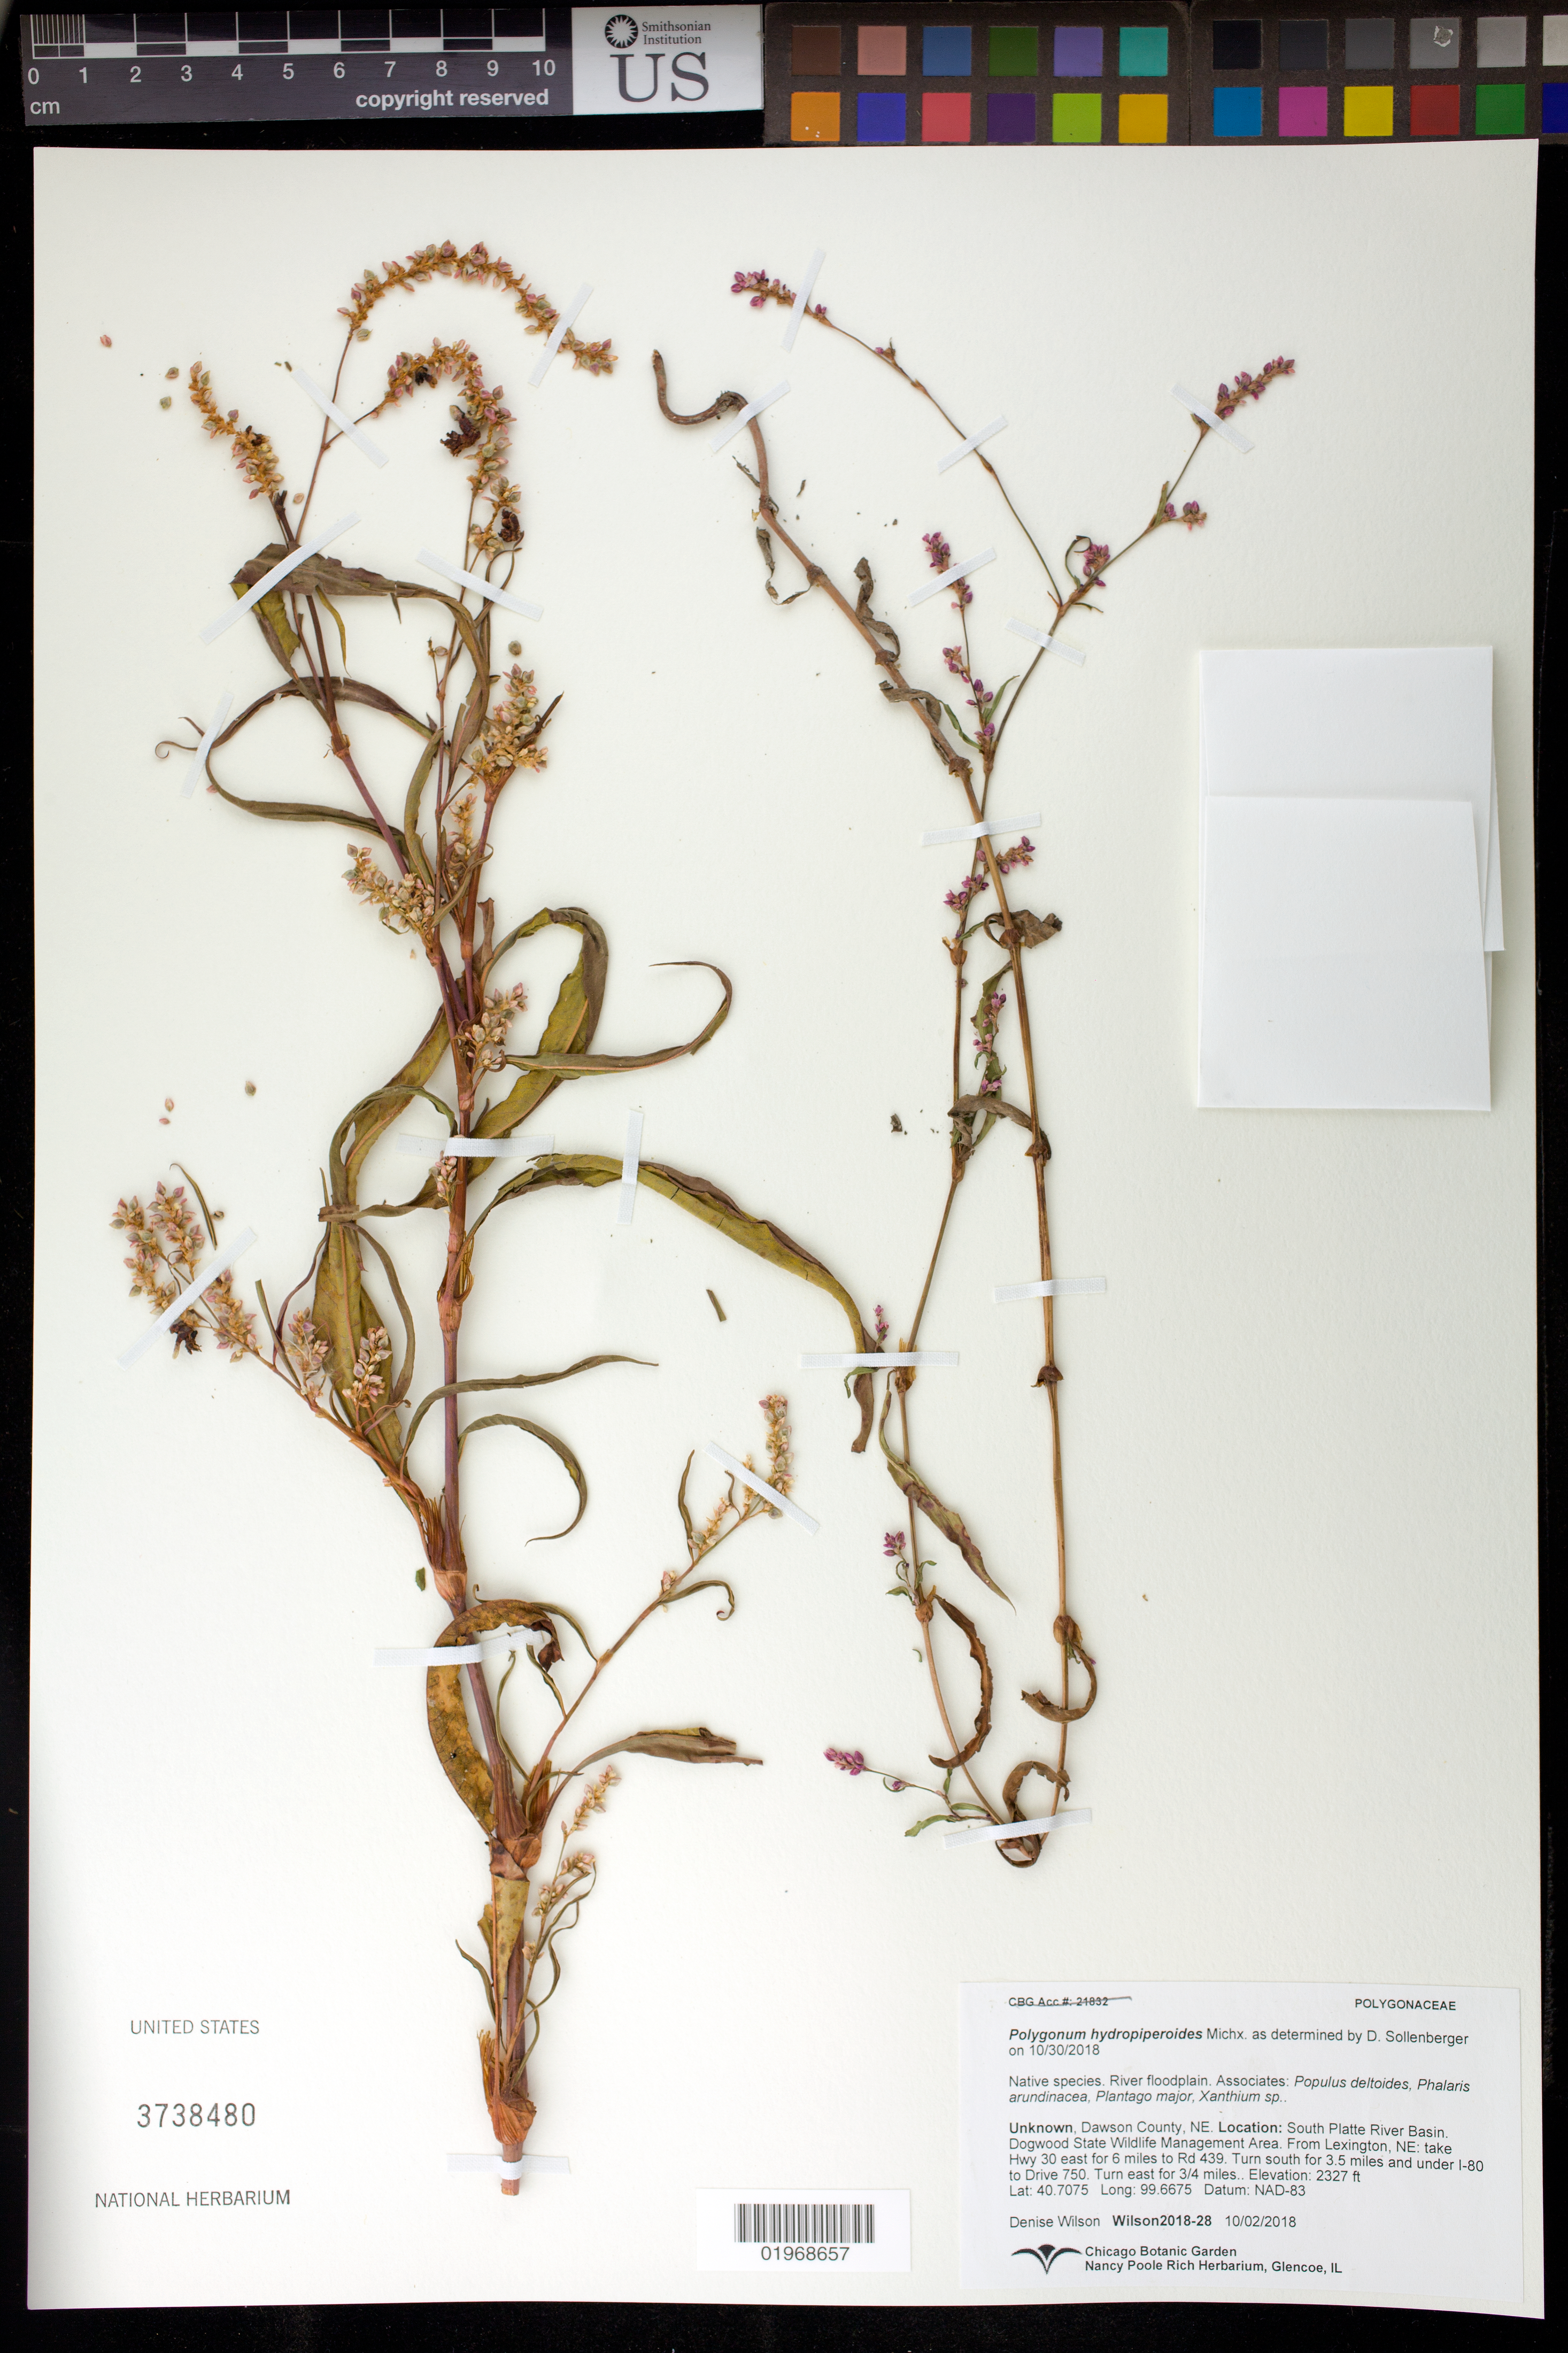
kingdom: Plantae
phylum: Tracheophyta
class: Magnoliopsida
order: Caryophyllales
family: Polygonaceae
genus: Polygonum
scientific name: Polygonum hydropiperoides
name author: Michx.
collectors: D. Wilson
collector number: Wilson2018-28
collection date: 2018-10-02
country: United States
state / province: Nebraska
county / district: Dawson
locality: South Platte River Basin, Dogwood State Wildlife Management Area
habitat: River floodplain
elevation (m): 709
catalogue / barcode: US 3738480